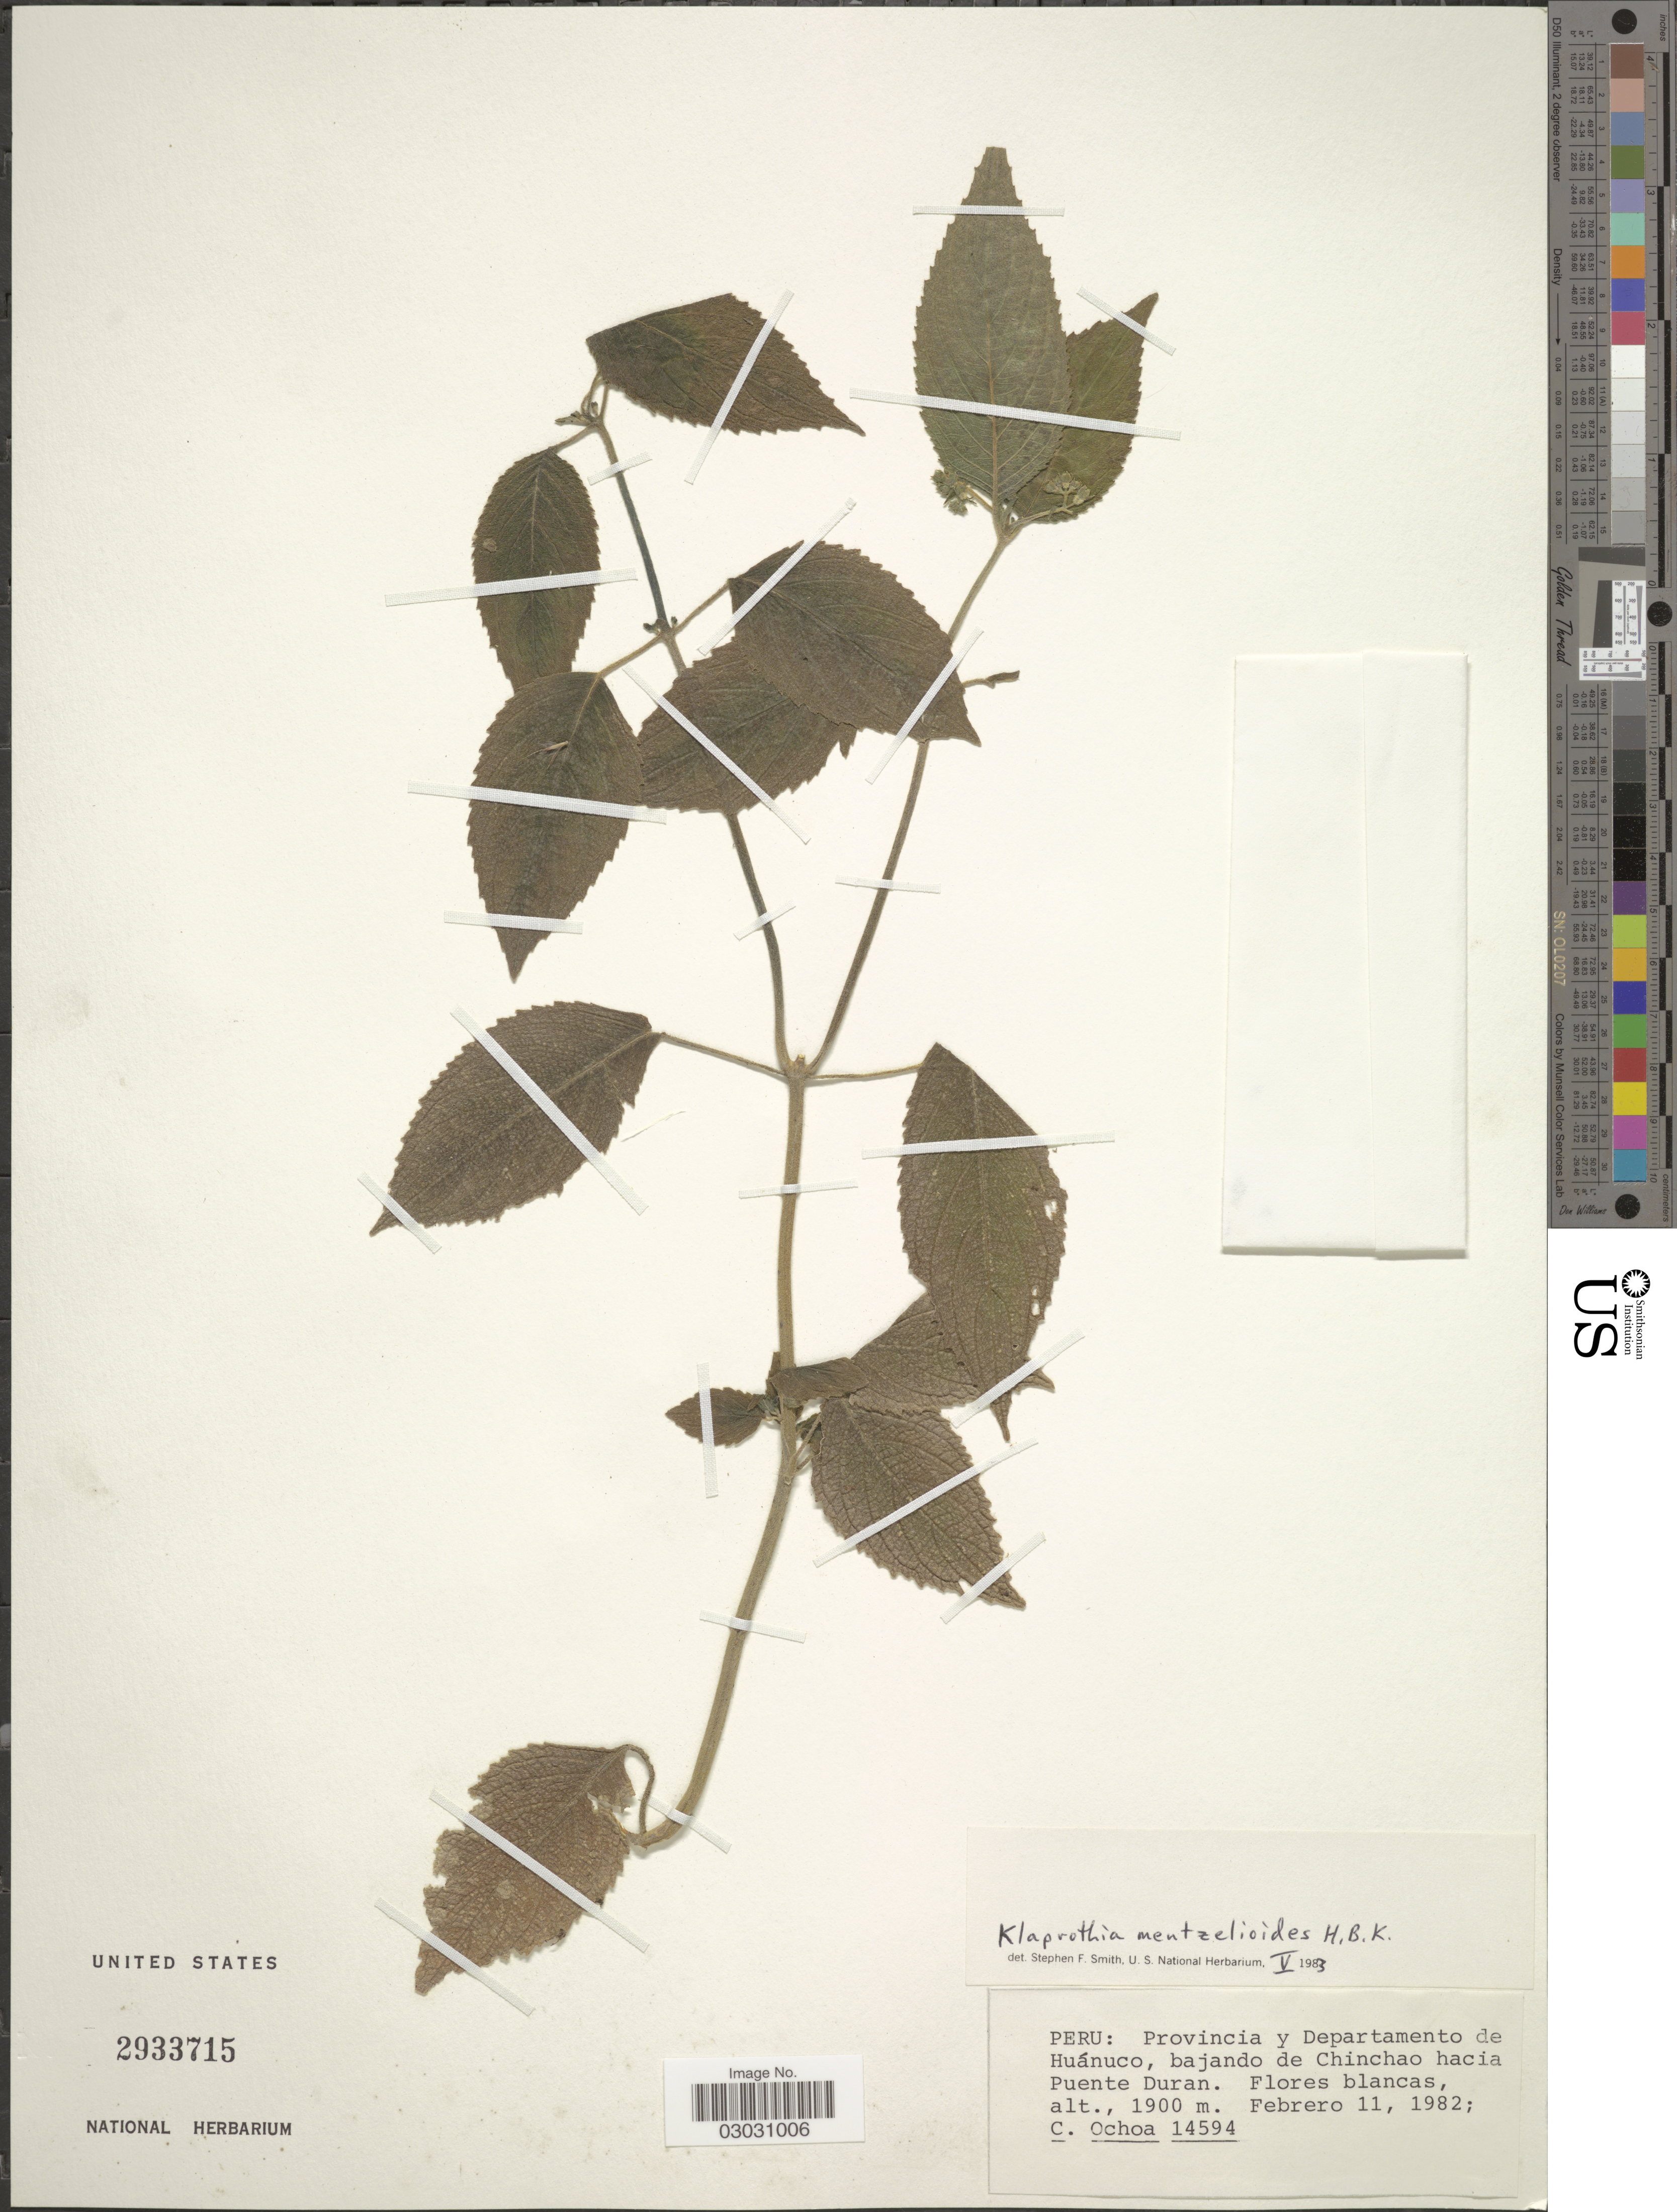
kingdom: Plantae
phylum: Tracheophyta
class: Magnoliopsida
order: Cornales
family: Loasaceae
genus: Klaprothia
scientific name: Klaprothia mentzelioides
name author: Kunth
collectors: C. Ochoa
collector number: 14594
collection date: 1982-02-11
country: Peru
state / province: Huánuco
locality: Provincia y Departamento de Huánuco, bajando de Chinchao hacia Puente Duran.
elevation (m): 1900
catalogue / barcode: US 2933715